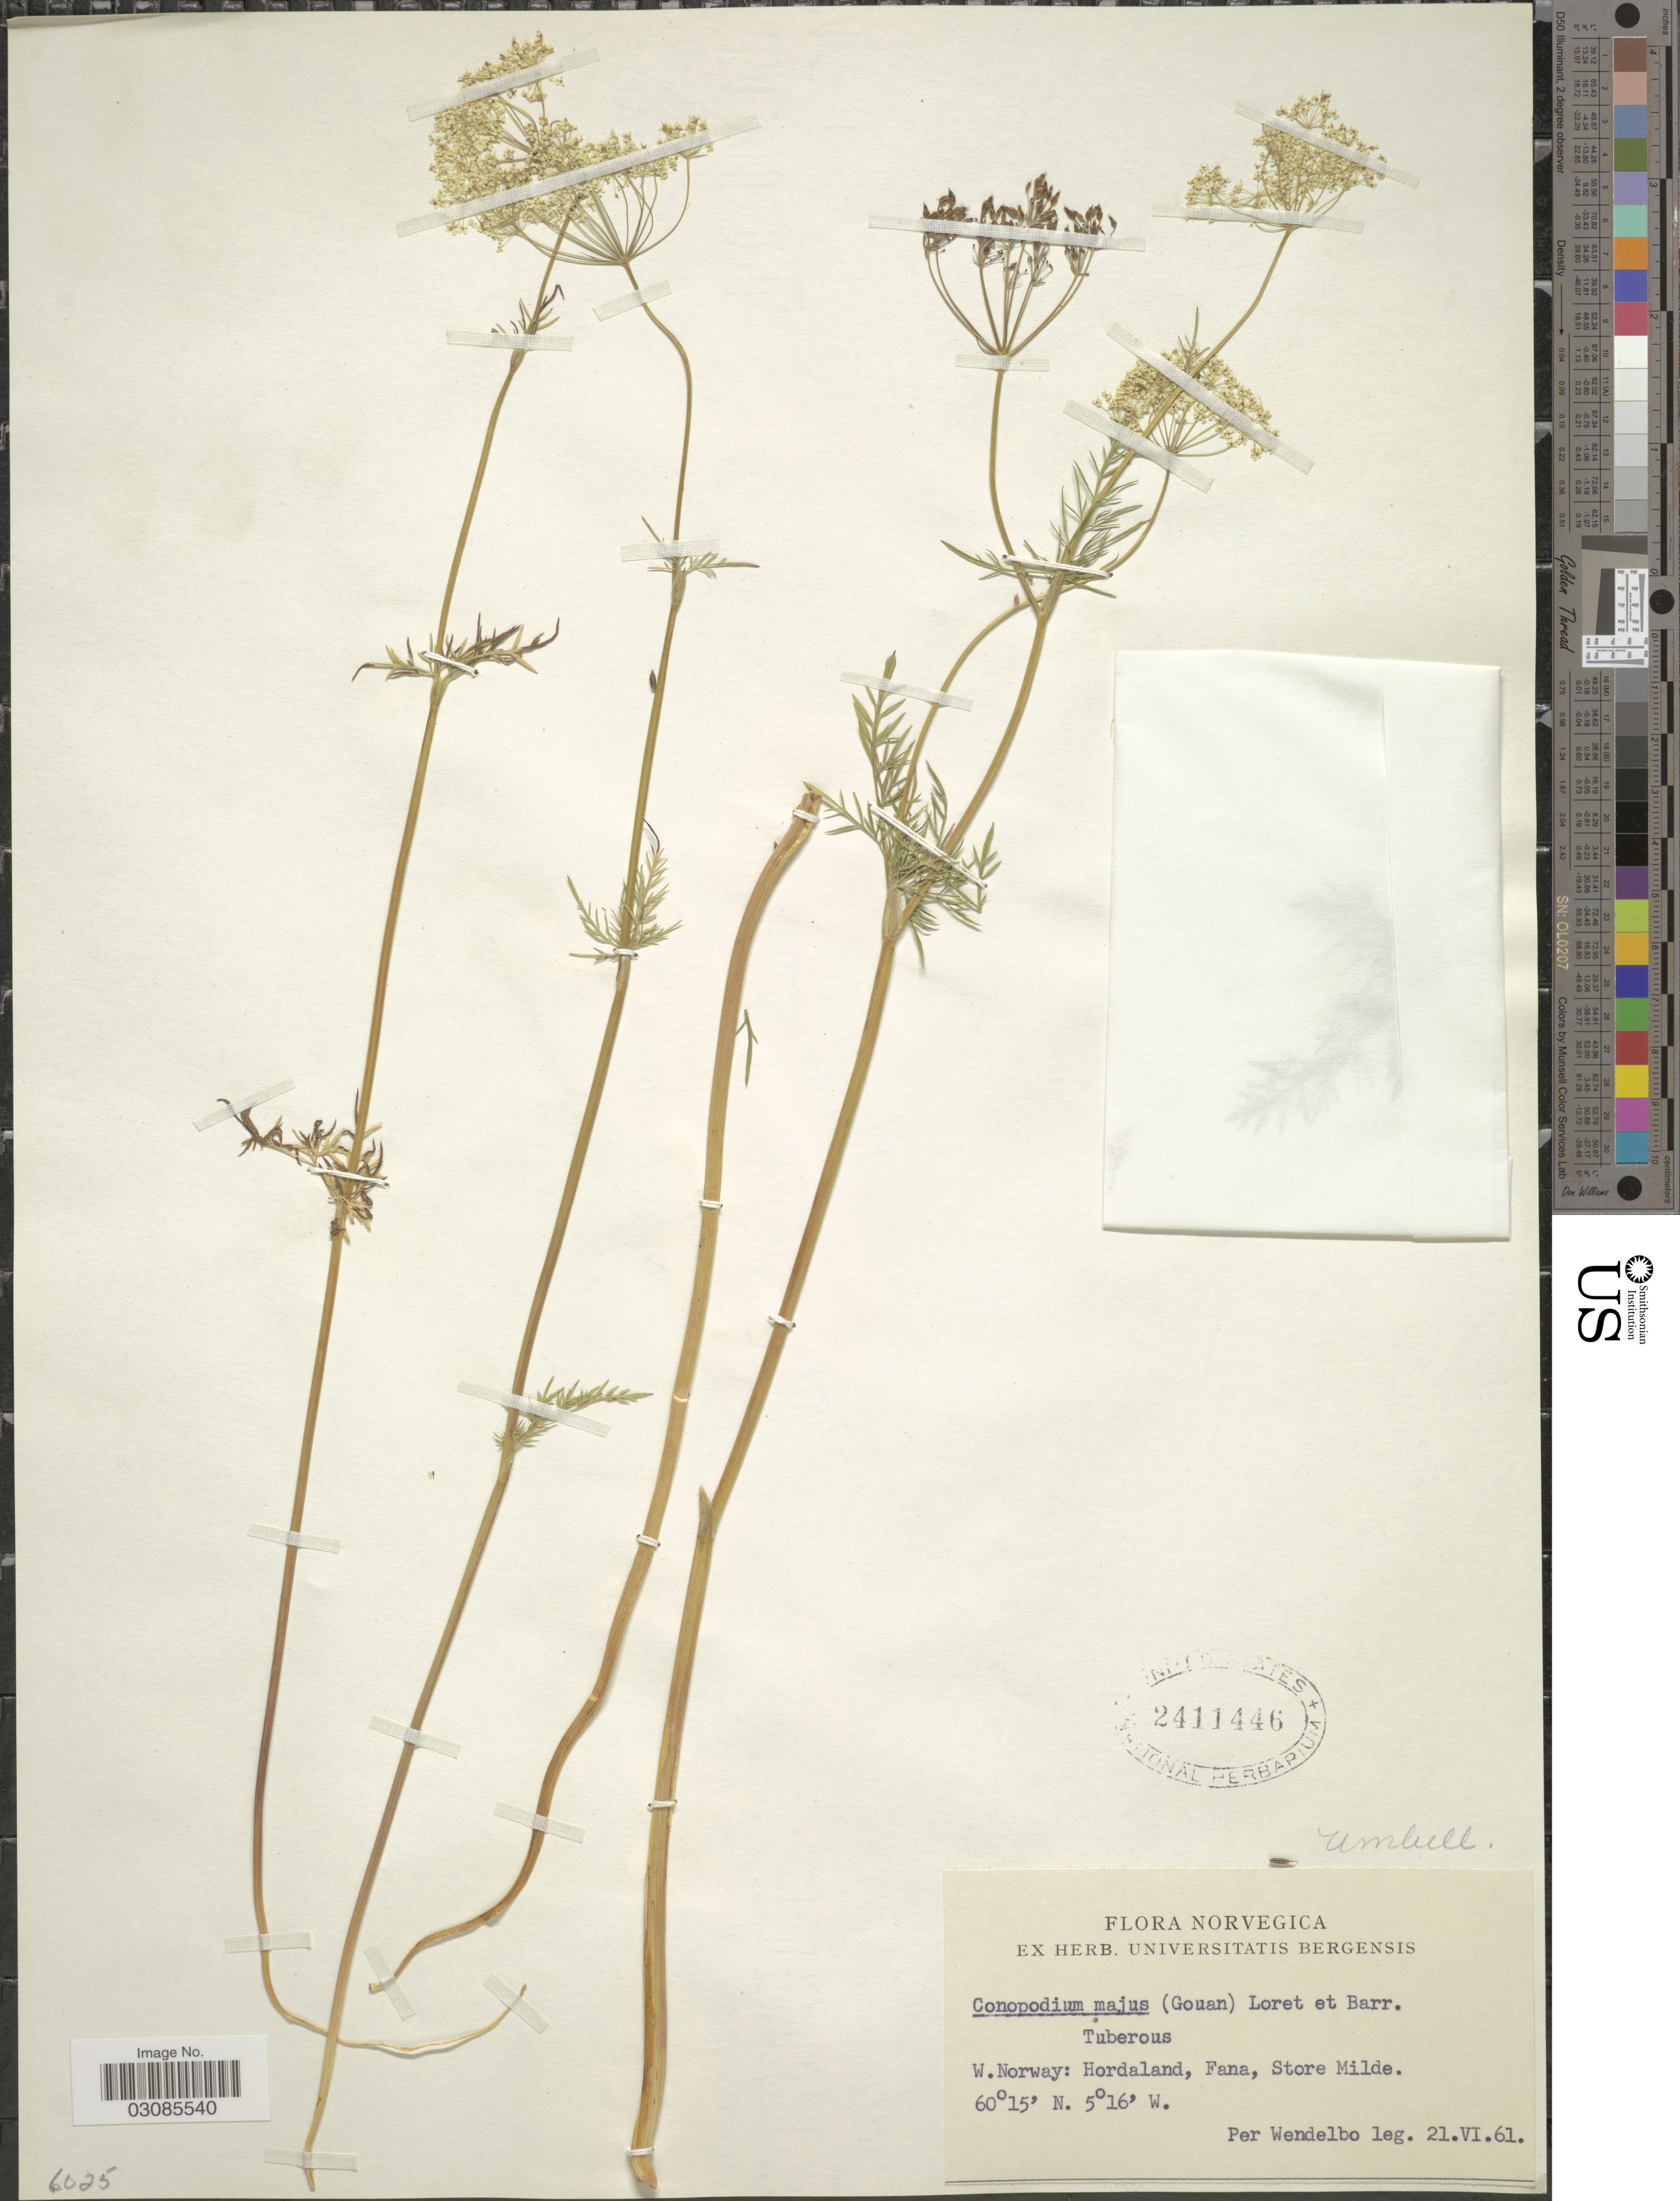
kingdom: Plantae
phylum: Tracheophyta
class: Magnoliopsida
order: Apiales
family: Apiaceae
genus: Conopodium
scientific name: Conopodium majus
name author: (Gouan) Loret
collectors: P. Wendelbo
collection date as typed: Transcribed d/m/y: 21/6/61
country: Norway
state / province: Hordaland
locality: W. Norway: Fana, Store Milde. Norvegica.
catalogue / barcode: US 2411446